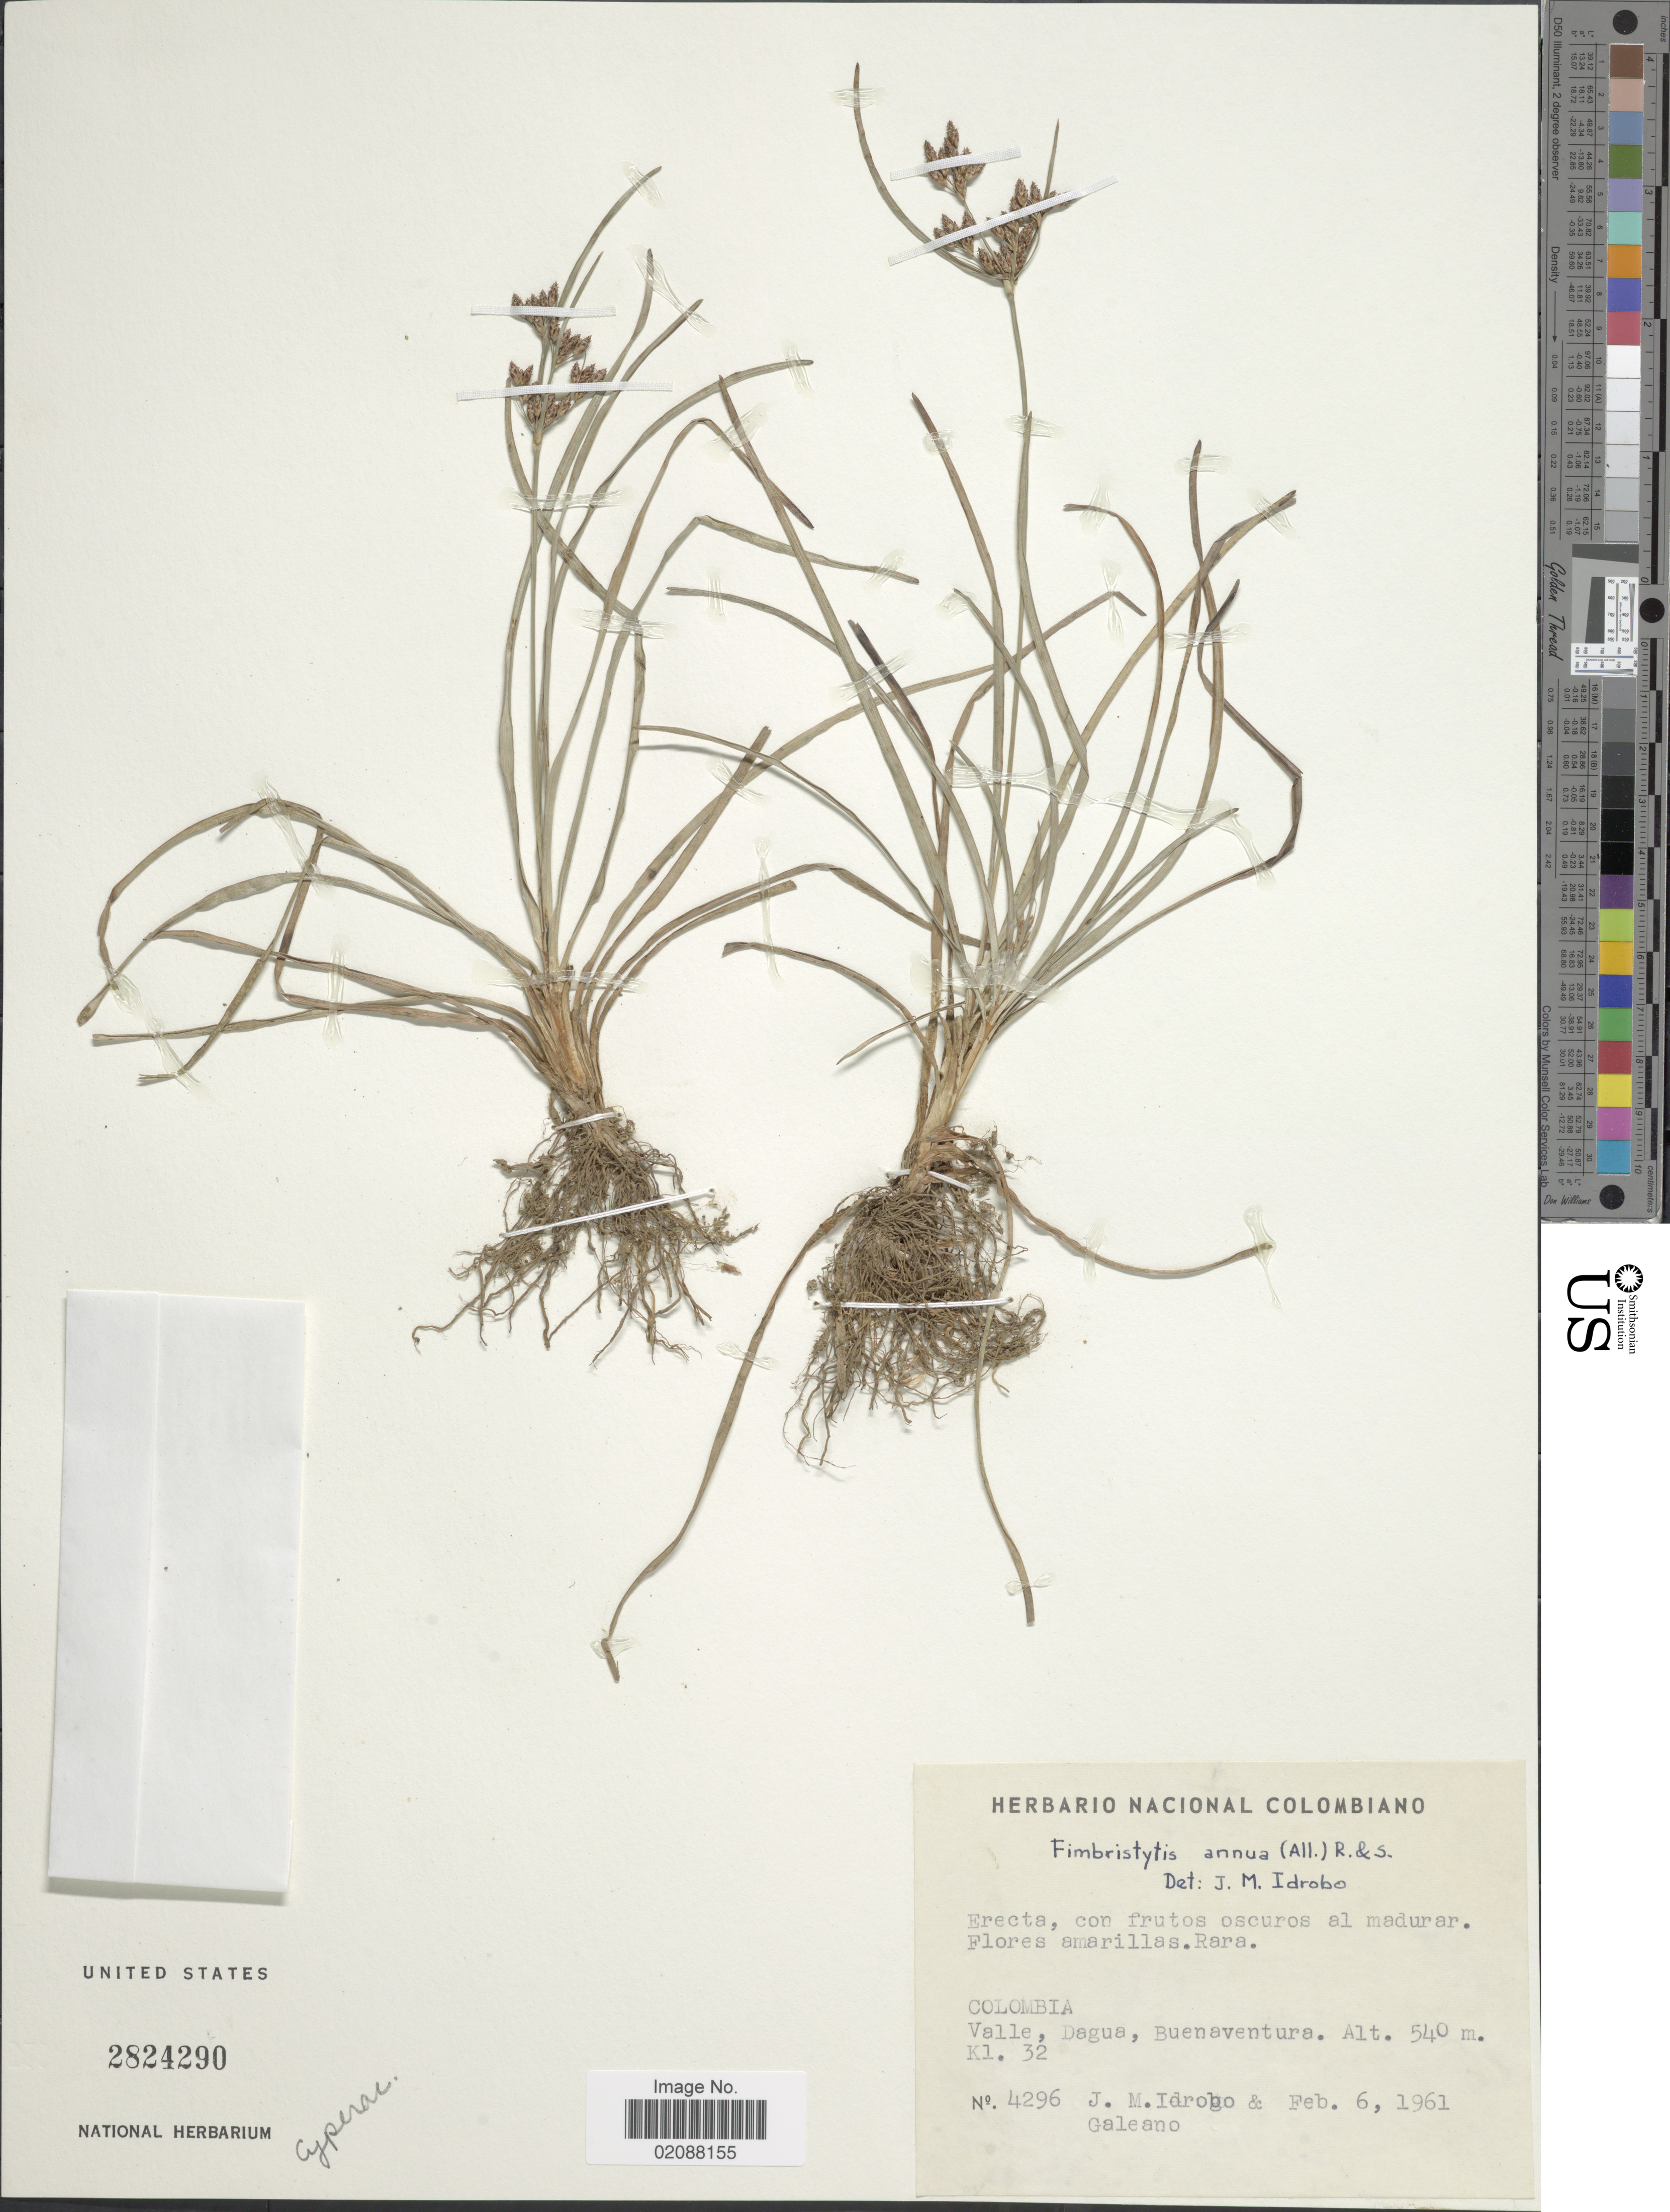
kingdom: Plantae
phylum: Tracheophyta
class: Liliopsida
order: Poales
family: Cyperaceae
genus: Fimbristylis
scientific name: Fimbristylis annua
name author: (All.) Roem. & Schult.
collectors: J. M. Idrobo & -. Galeano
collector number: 4296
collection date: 1961-02-06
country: Colombia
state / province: Valle del Cauca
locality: Valle, Dagua, Buenaventura, Kl.32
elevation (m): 540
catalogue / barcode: US 2824290